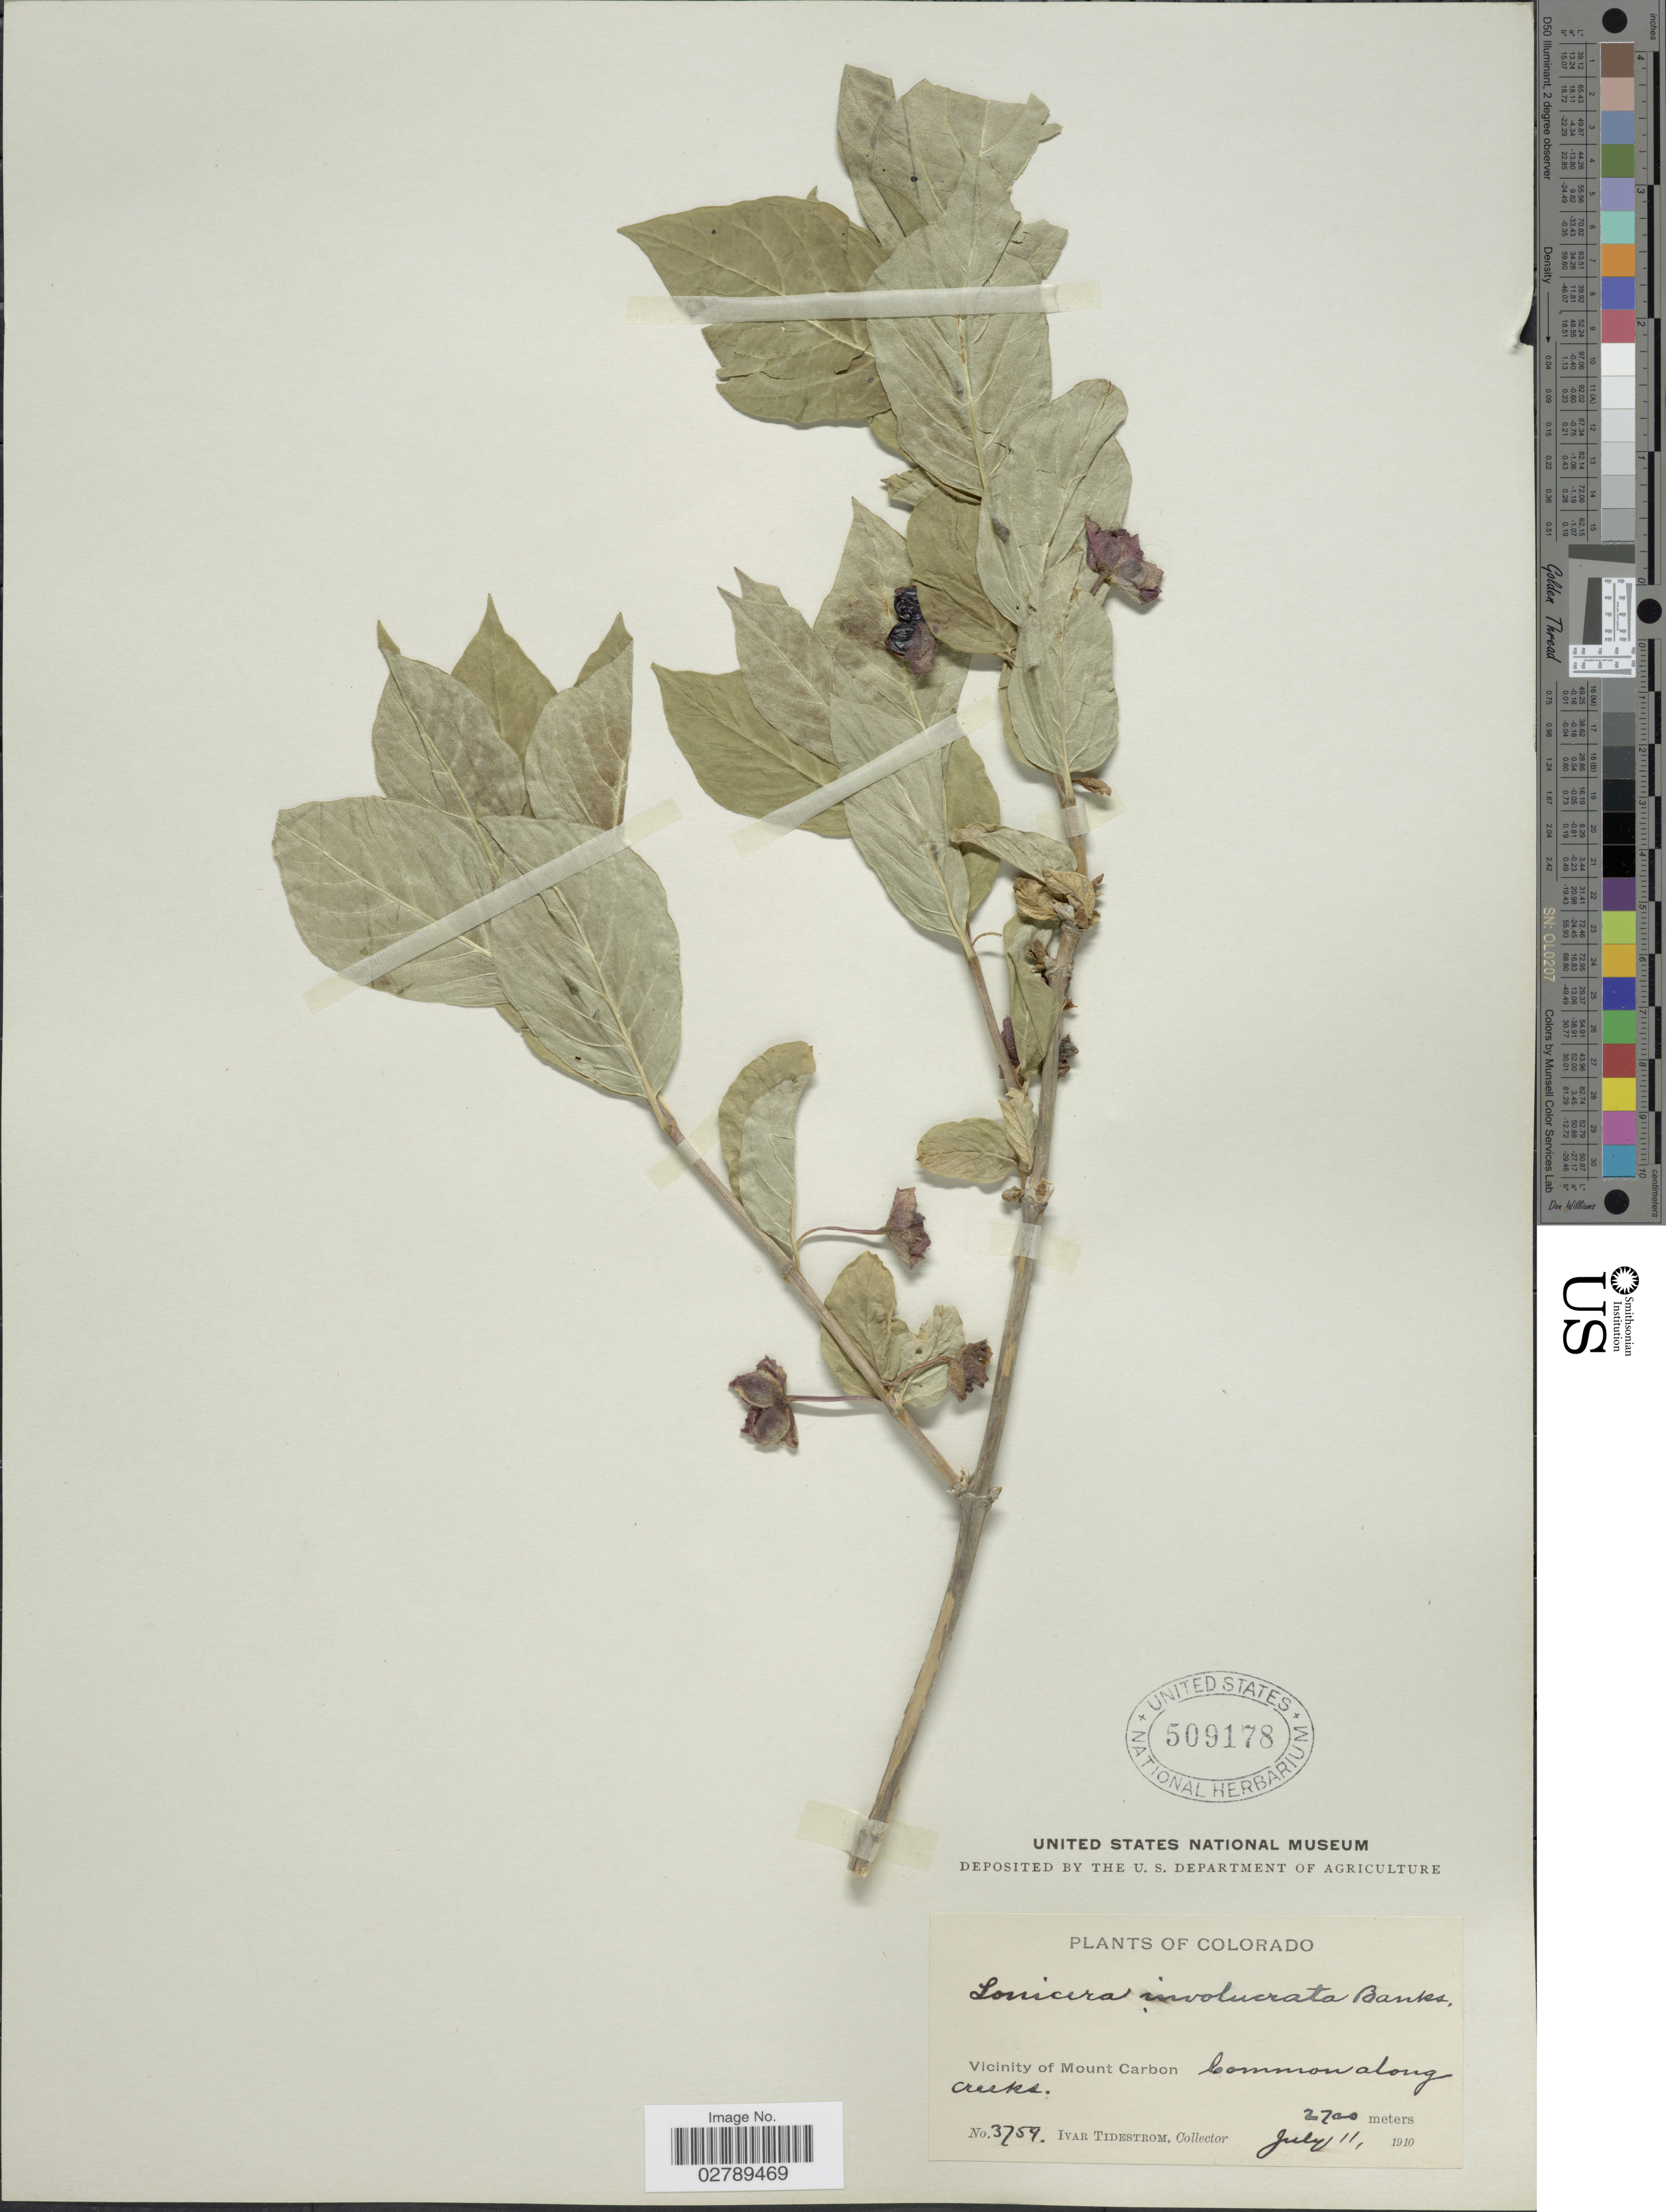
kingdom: Plantae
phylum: Tracheophyta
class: Magnoliopsida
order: Dipsacales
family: Caprifoliaceae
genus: Lonicera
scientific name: Lonicera involucrata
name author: (Richardson) Banks ex Spreng.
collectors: I. F. Tidestrom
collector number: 3759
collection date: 1910-07-11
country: United States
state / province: Colorado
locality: Vicinity of Mount Carbon. Common along creeks.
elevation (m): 2700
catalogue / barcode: US 509178